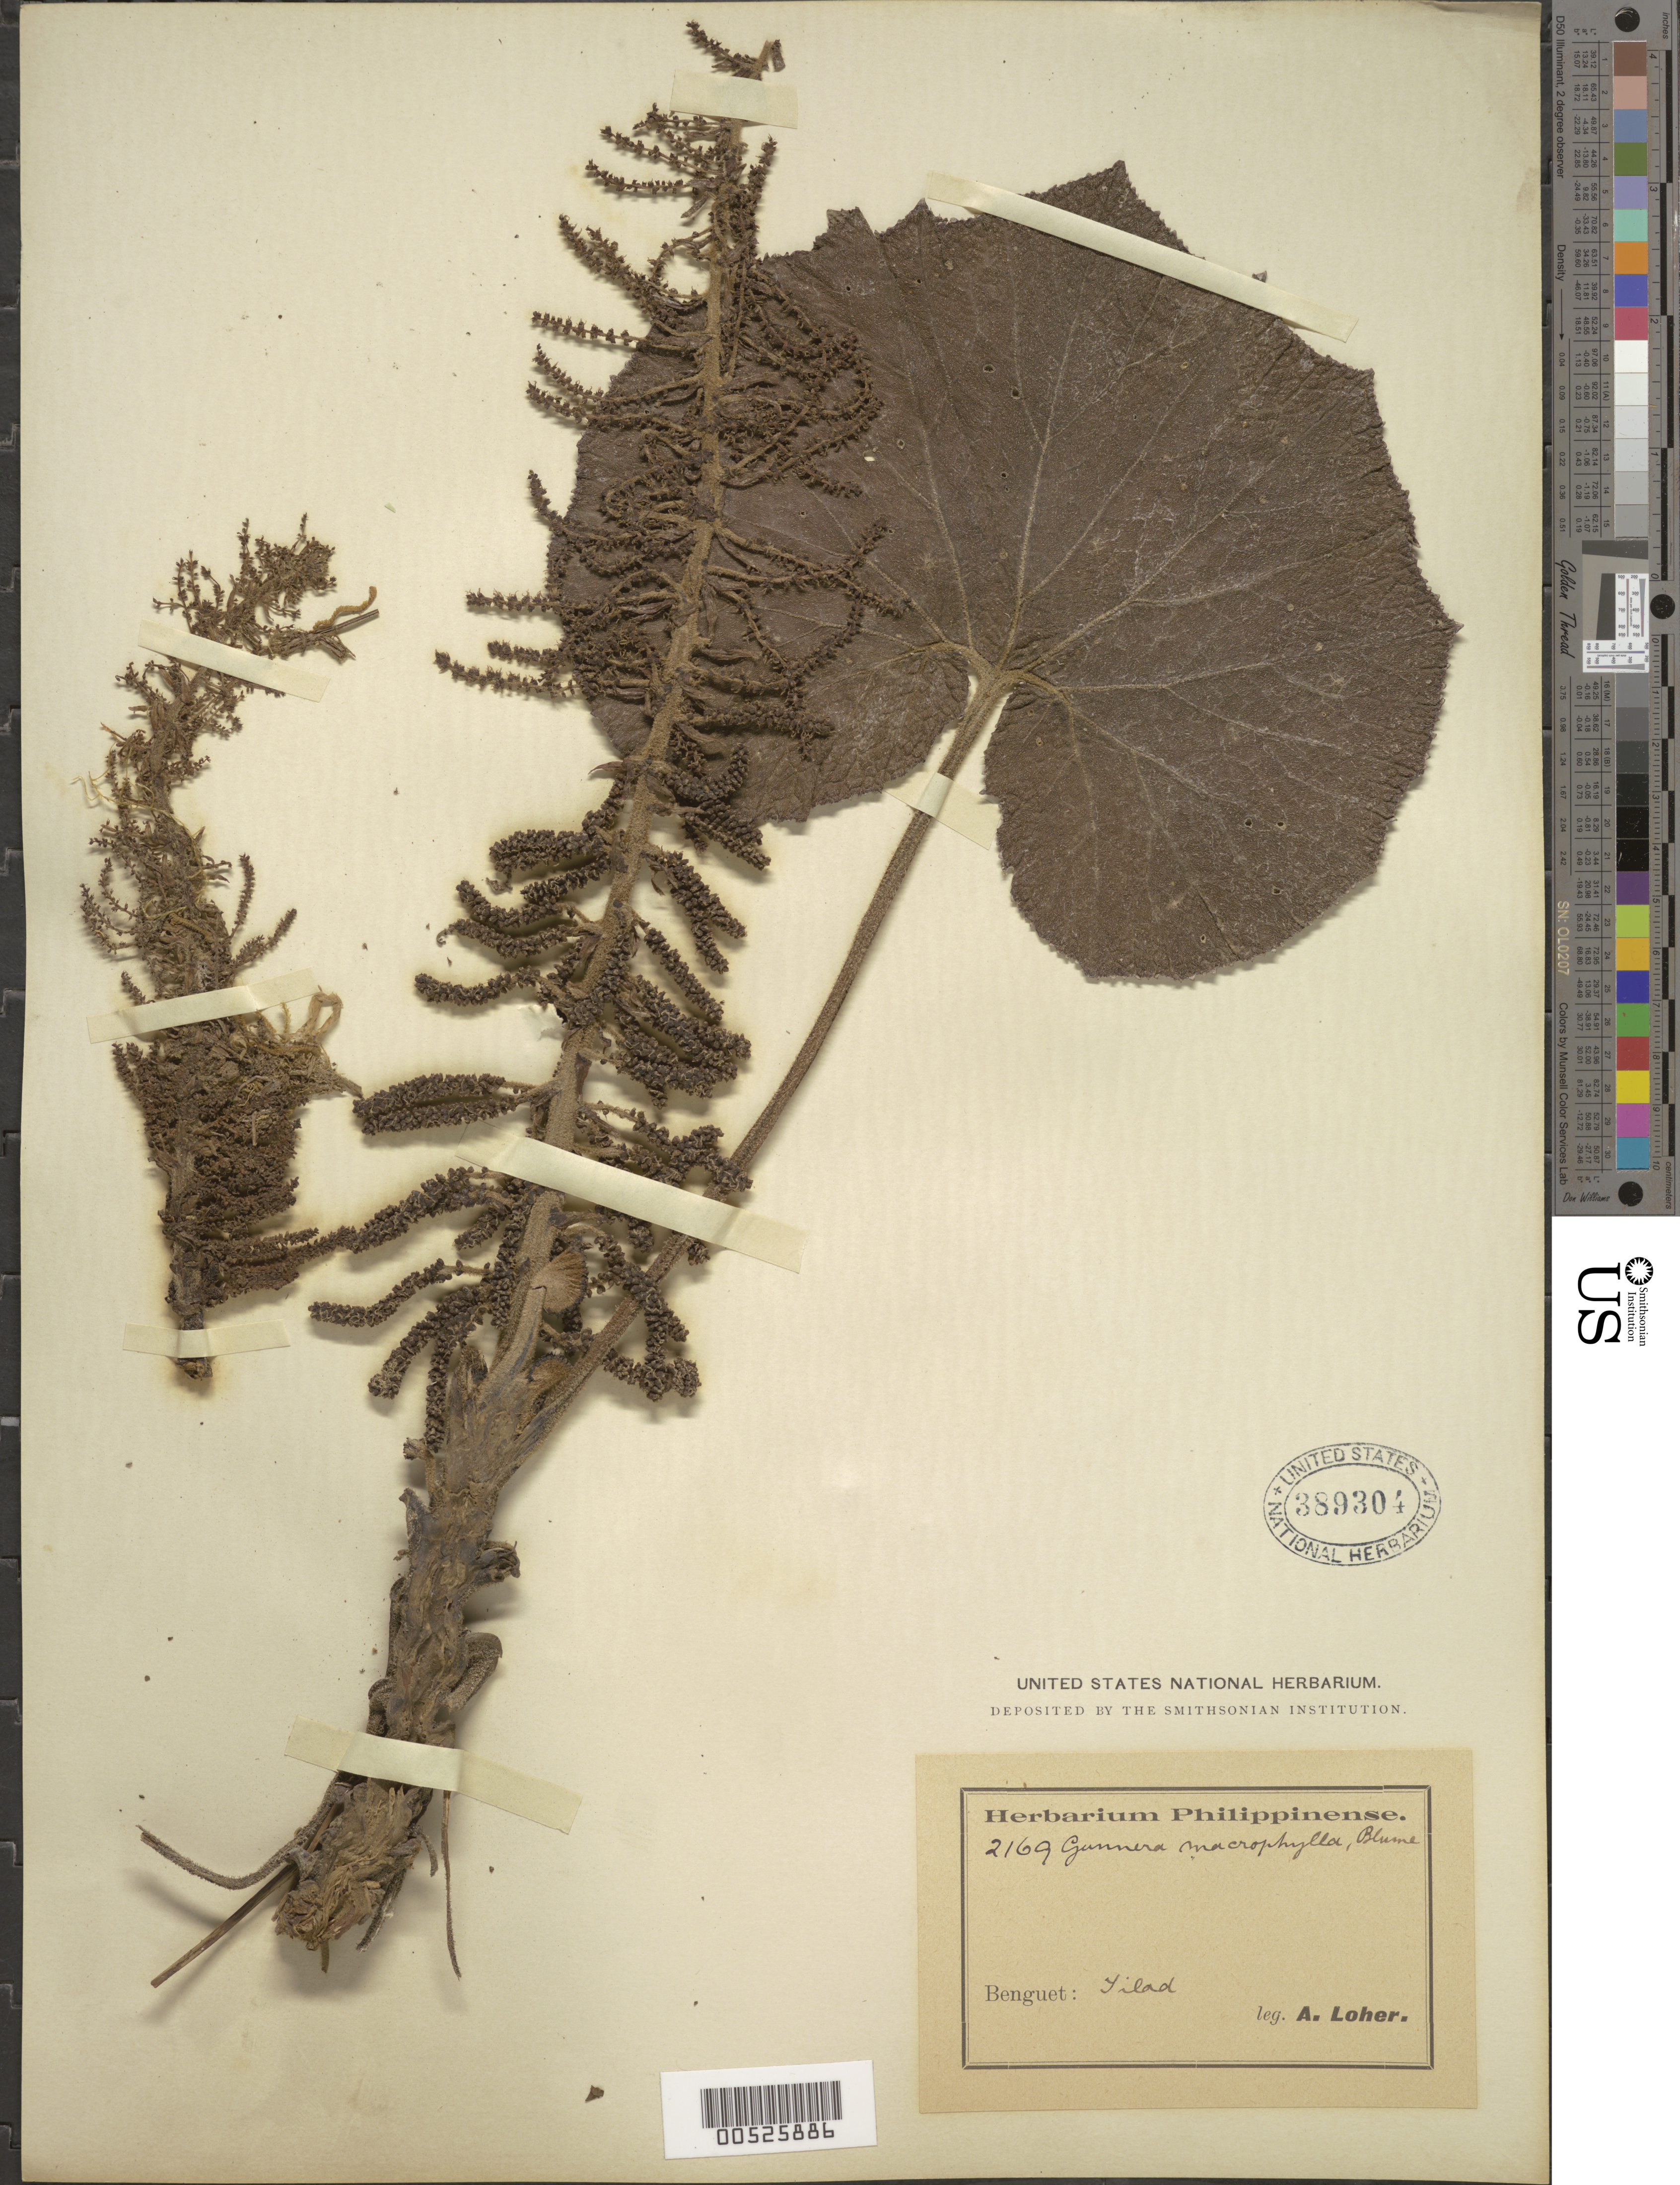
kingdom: Plantae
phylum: Tracheophyta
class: Magnoliopsida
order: Gunnerales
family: Gunneraceae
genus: Gunnera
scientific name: Gunnera macrophylla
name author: Blume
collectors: A. Loher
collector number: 2169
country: Philippines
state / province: Cordillera (Administrative Region)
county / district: Benguet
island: Luzon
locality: Tilad (?)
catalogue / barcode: US 389304